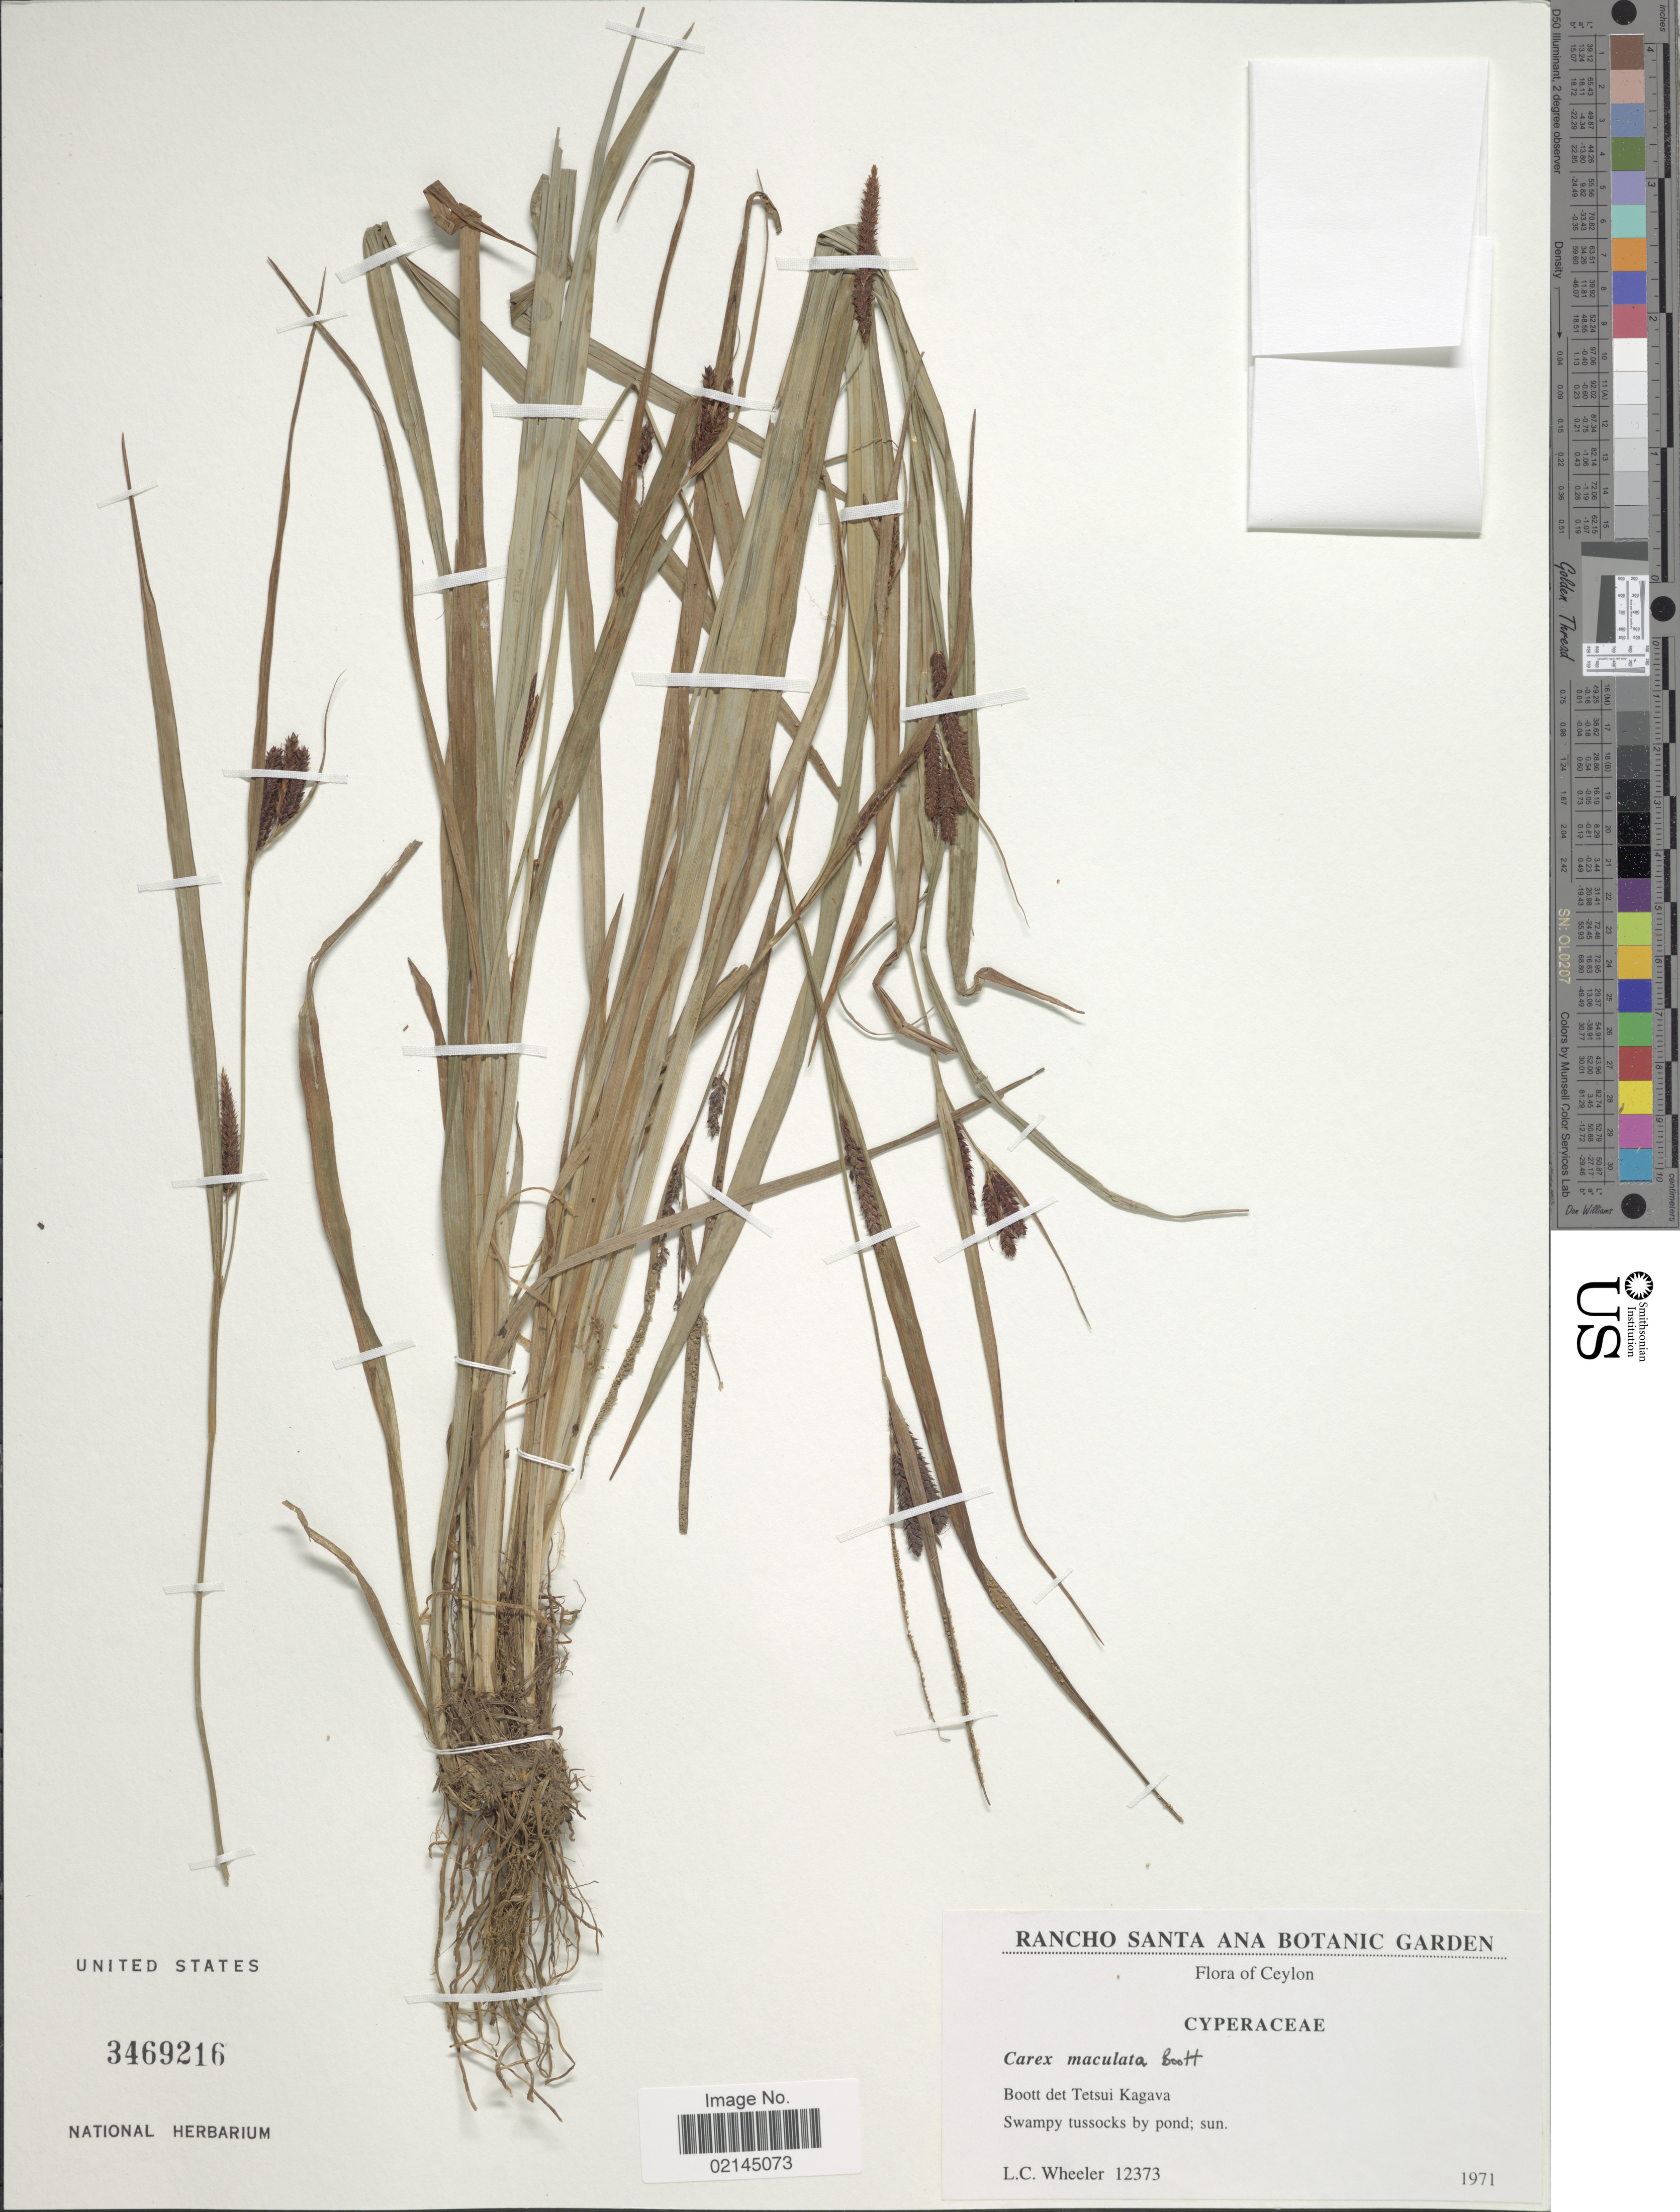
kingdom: Plantae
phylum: Tracheophyta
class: Liliopsida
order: Poales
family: Cyperaceae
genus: Carex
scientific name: Carex maculata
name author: Boott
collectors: L. C. Wheeler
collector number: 12373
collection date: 1971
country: Sri Lanka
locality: Rancho Santa Ana Botanic Garden, Ceylon, Boott det Tesui Kagava, swampy tussocks by pond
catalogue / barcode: US 3469216